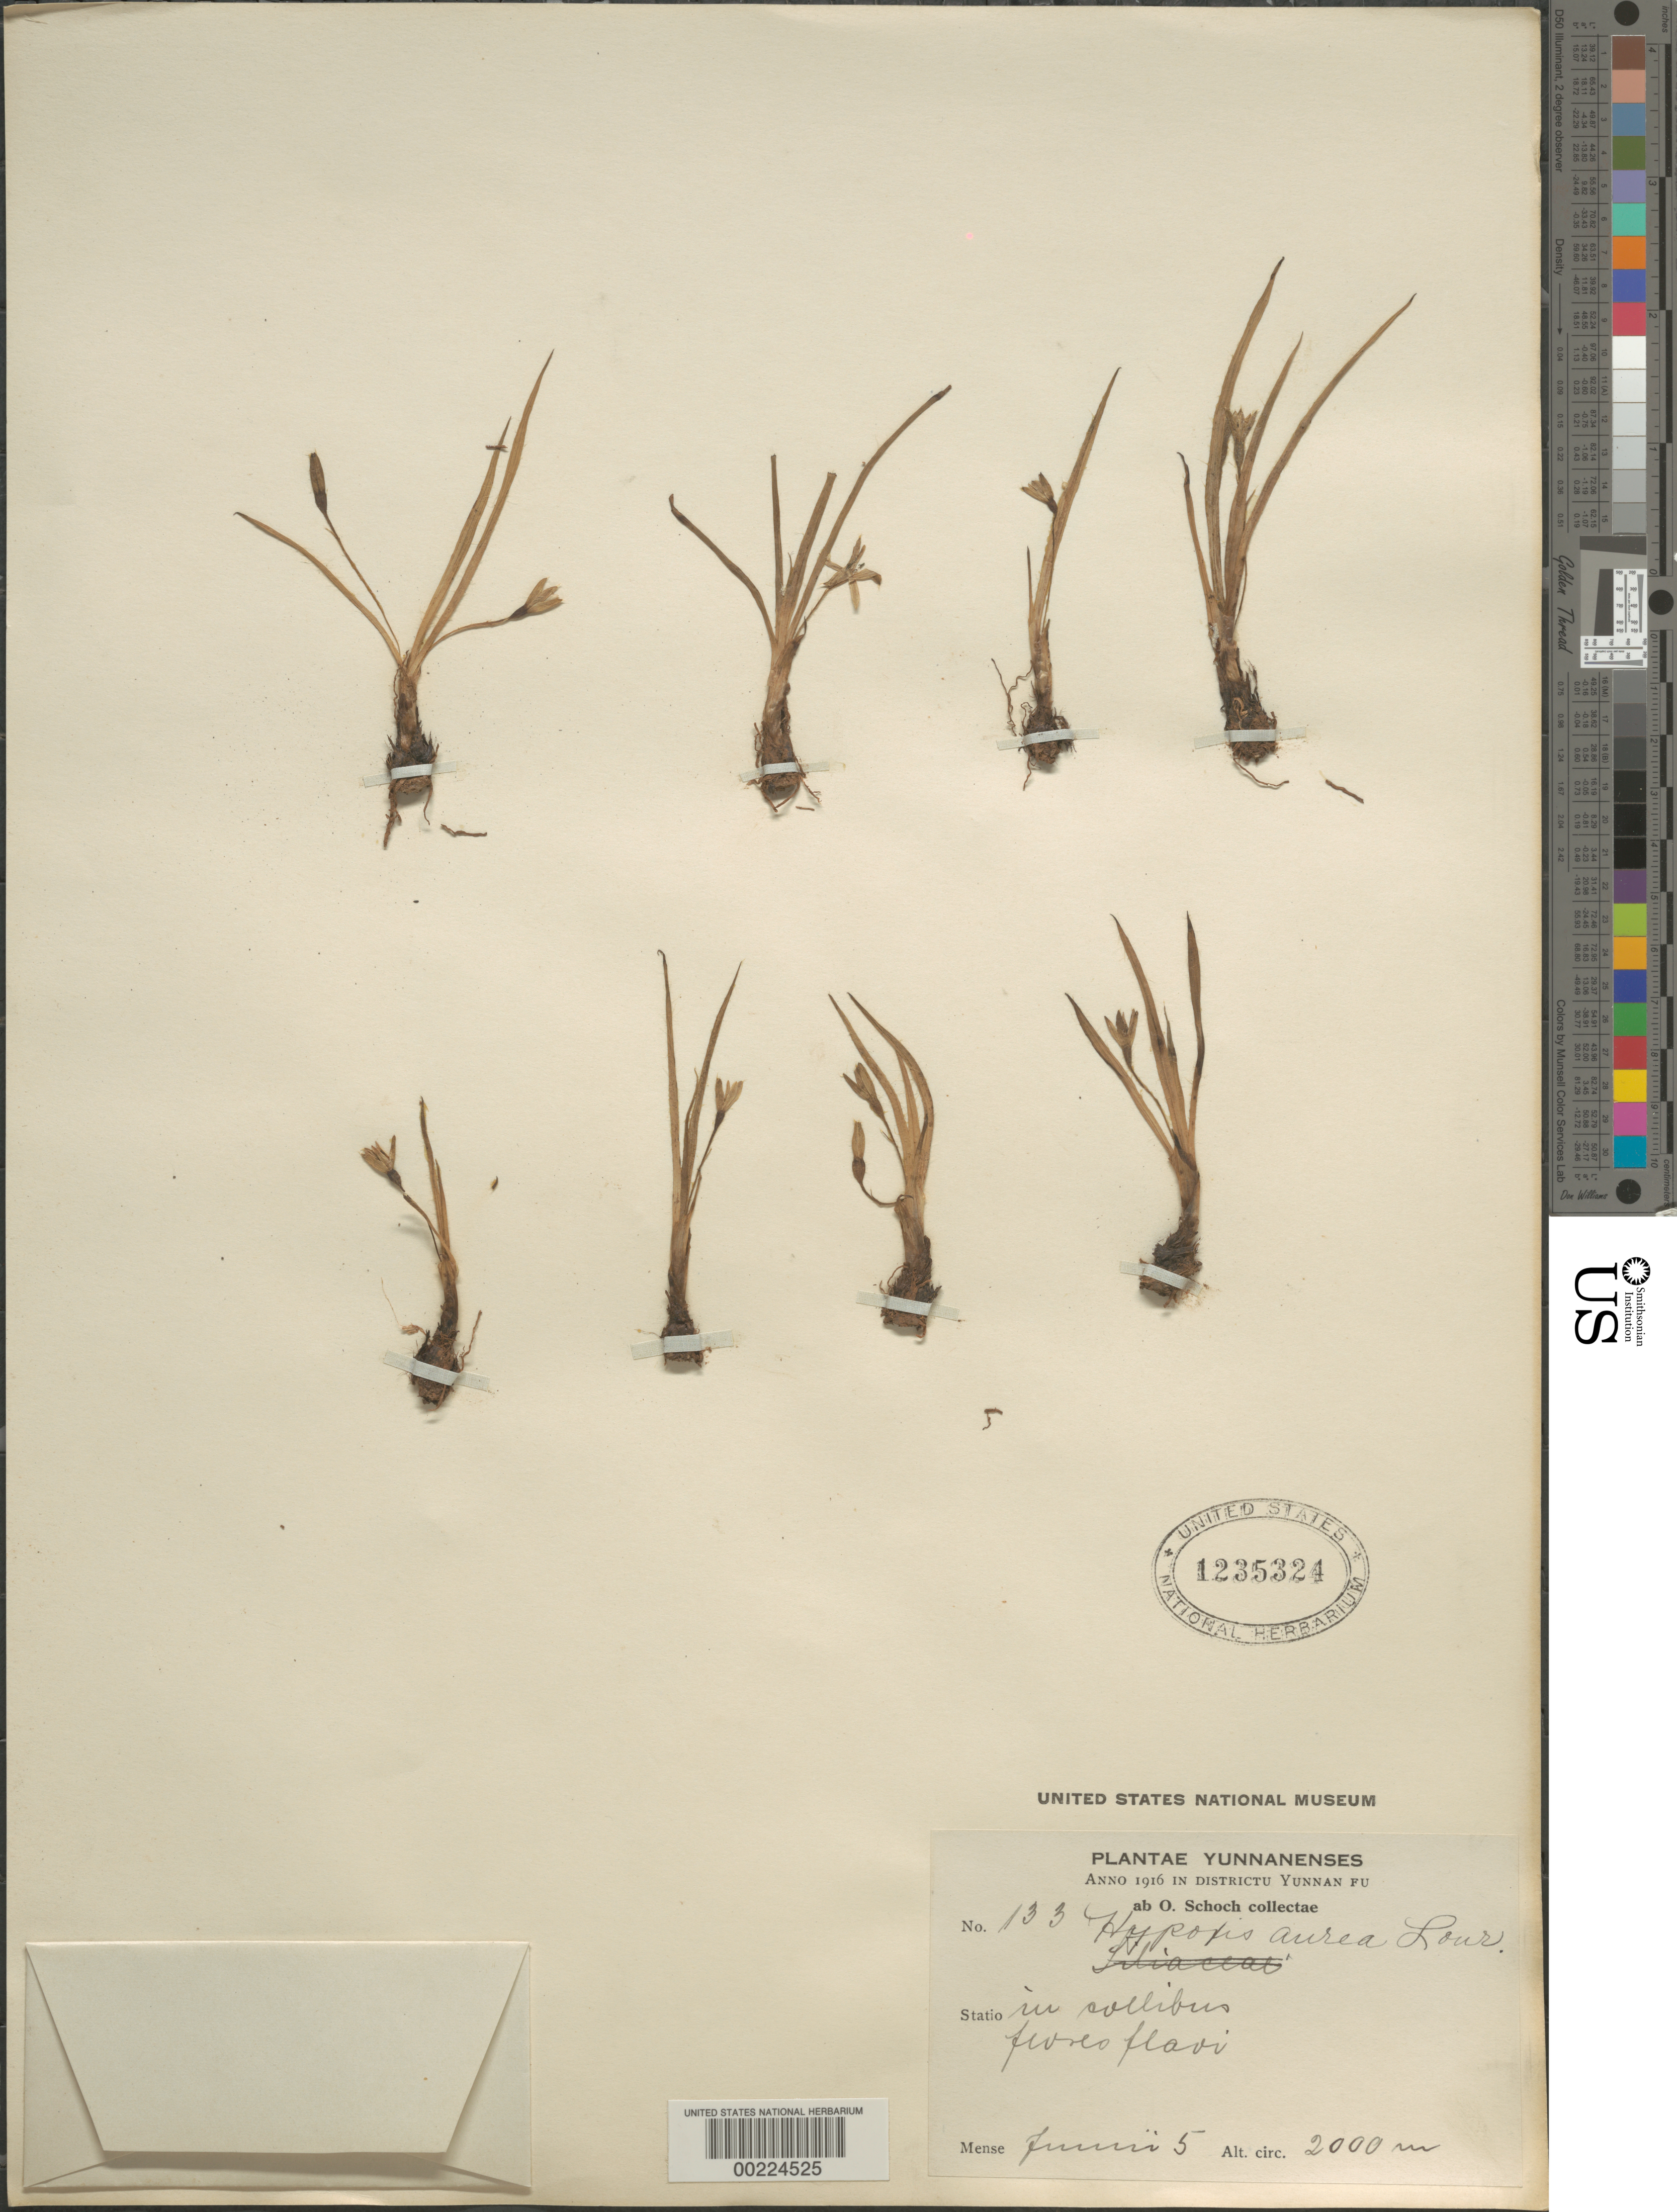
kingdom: Plantae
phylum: Tracheophyta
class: Liliopsida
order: Asparagales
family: Hypoxidaceae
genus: Hypoxis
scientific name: Hypoxis aurea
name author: Lour.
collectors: O. Schoch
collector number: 133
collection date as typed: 05 Jun 1916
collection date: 1916-06-05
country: China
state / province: Yunnan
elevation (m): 2000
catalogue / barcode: US 1235324